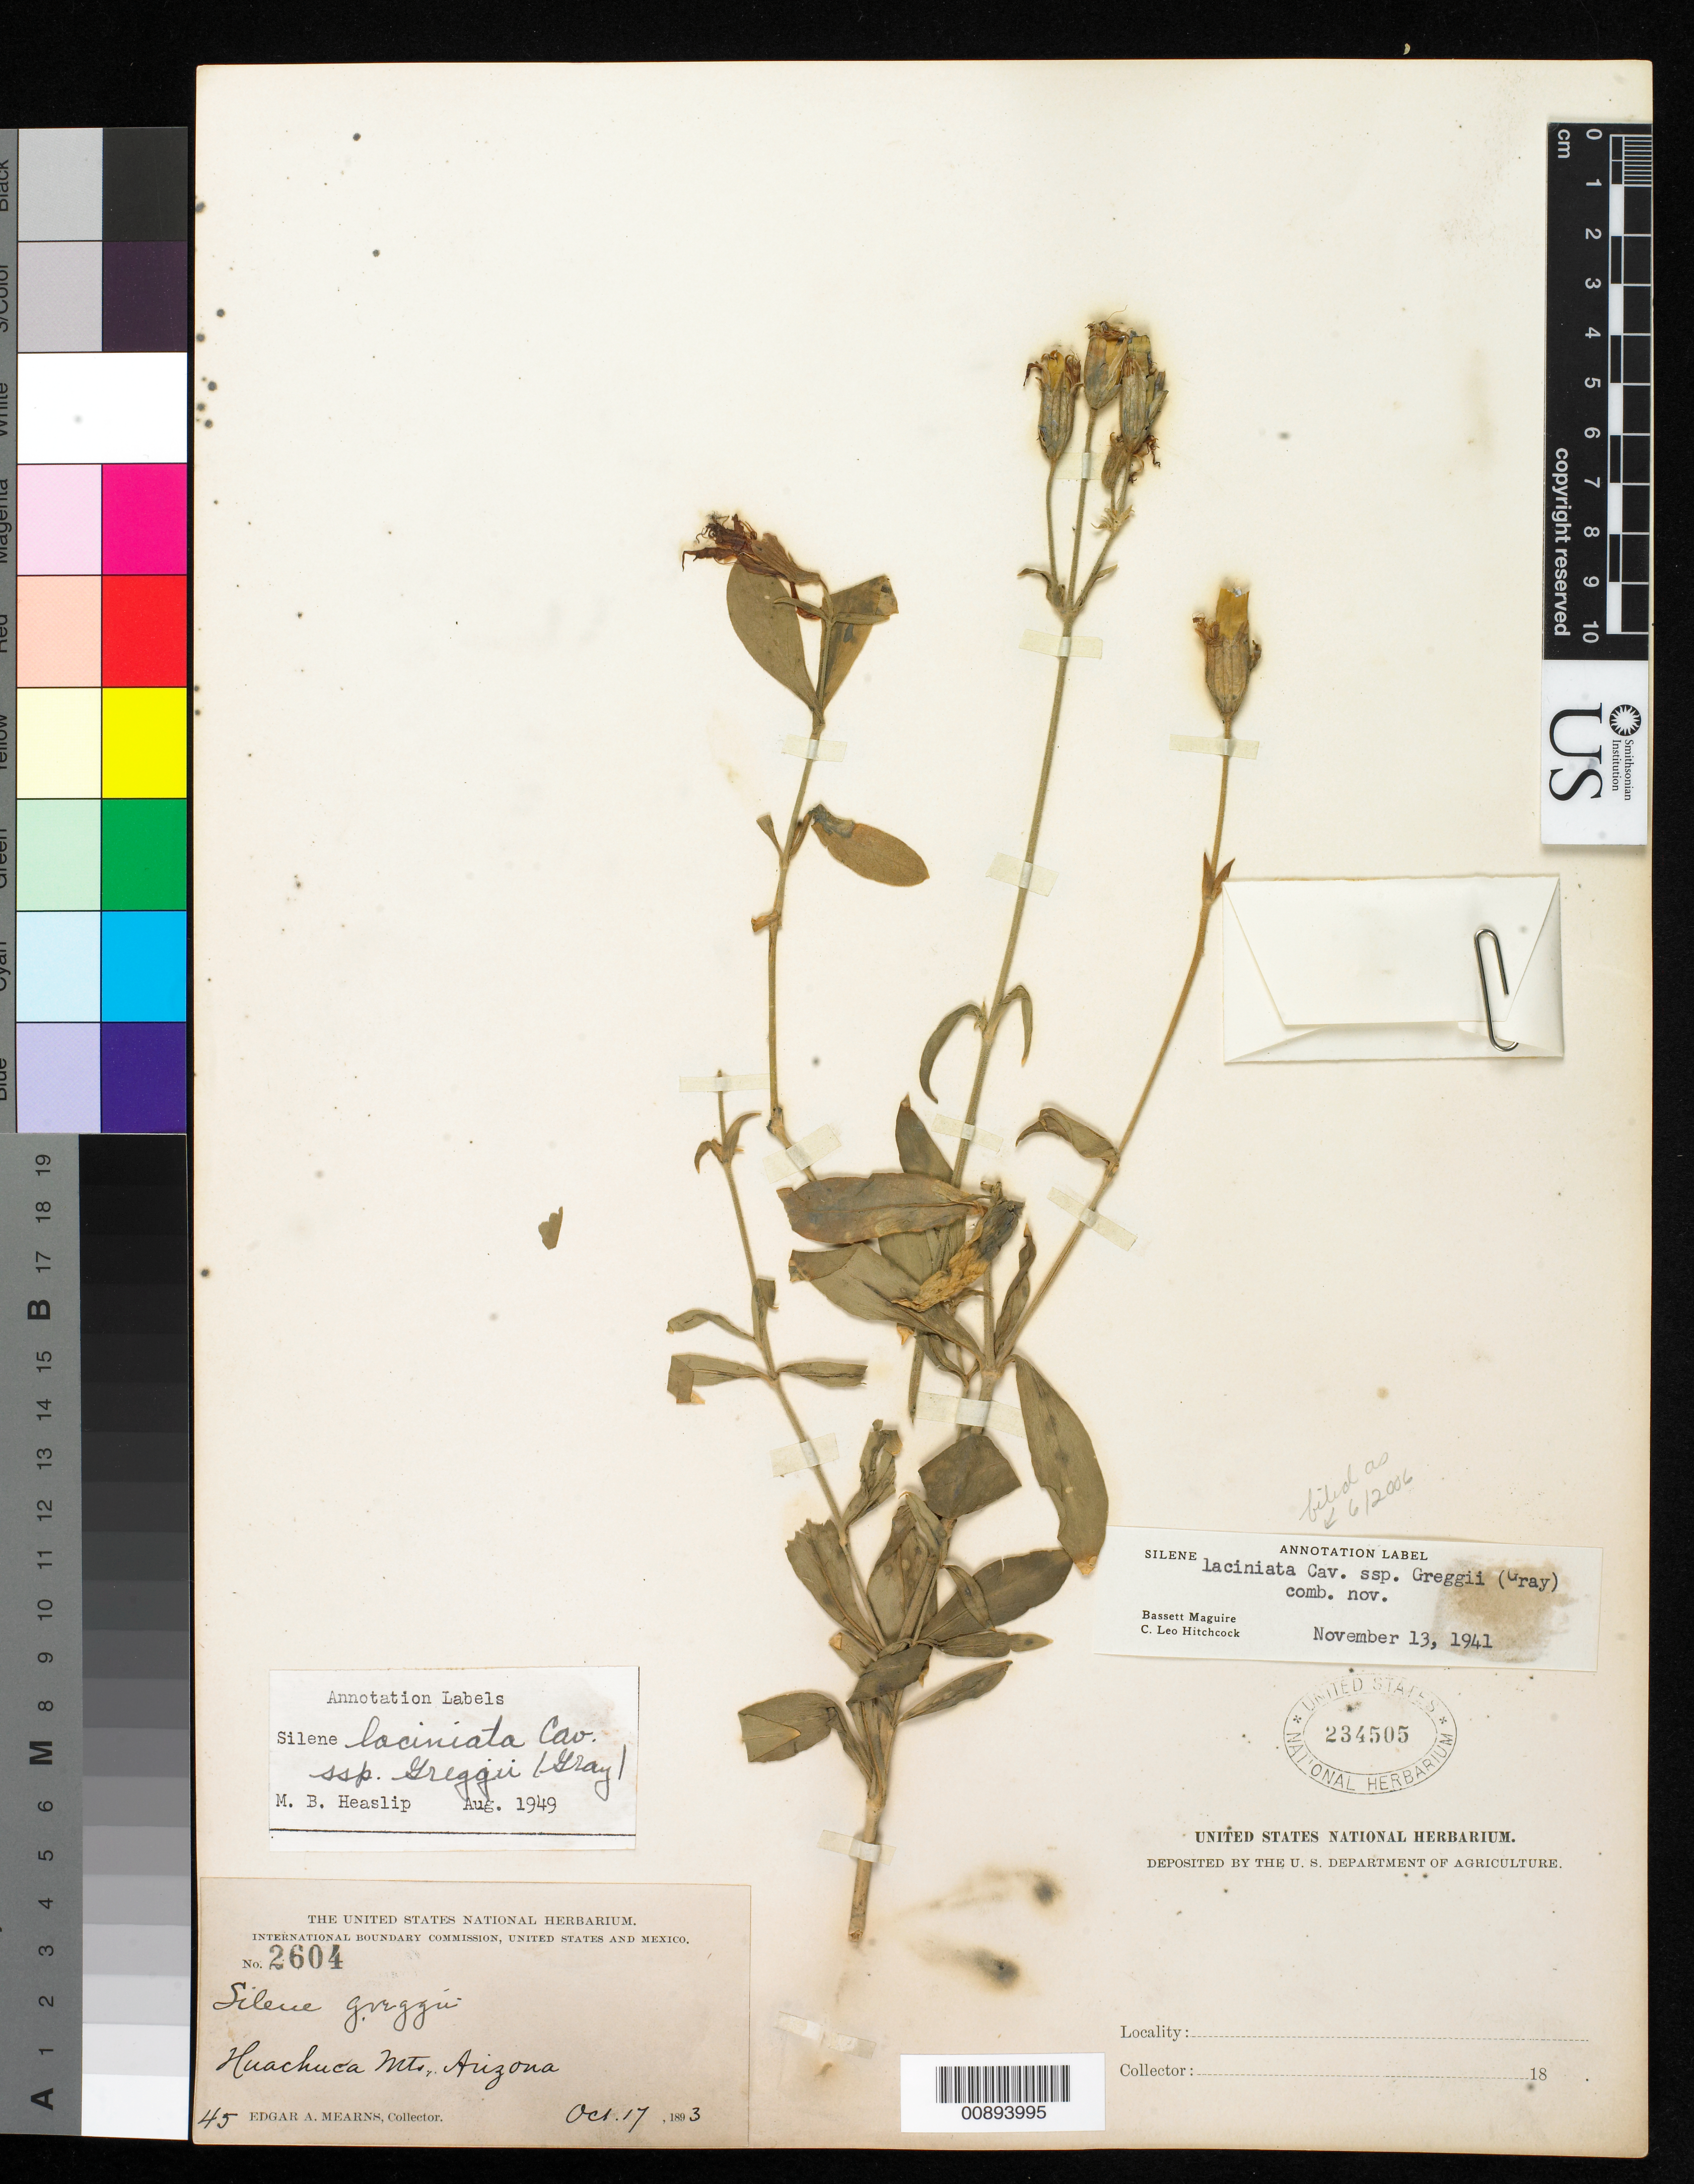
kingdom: Plantae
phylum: Tracheophyta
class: Magnoliopsida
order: Caryophyllales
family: Caryophyllaceae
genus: Silene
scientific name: Silene laciniata subsp. greggii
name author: (A. Gray) C.L. Hitchc. & Maguire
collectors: E. A. Mearns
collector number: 2604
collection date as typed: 17 Oct 1893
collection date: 1893-10-17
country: United States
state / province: Arizona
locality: Huachuca Mts.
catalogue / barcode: US 234505